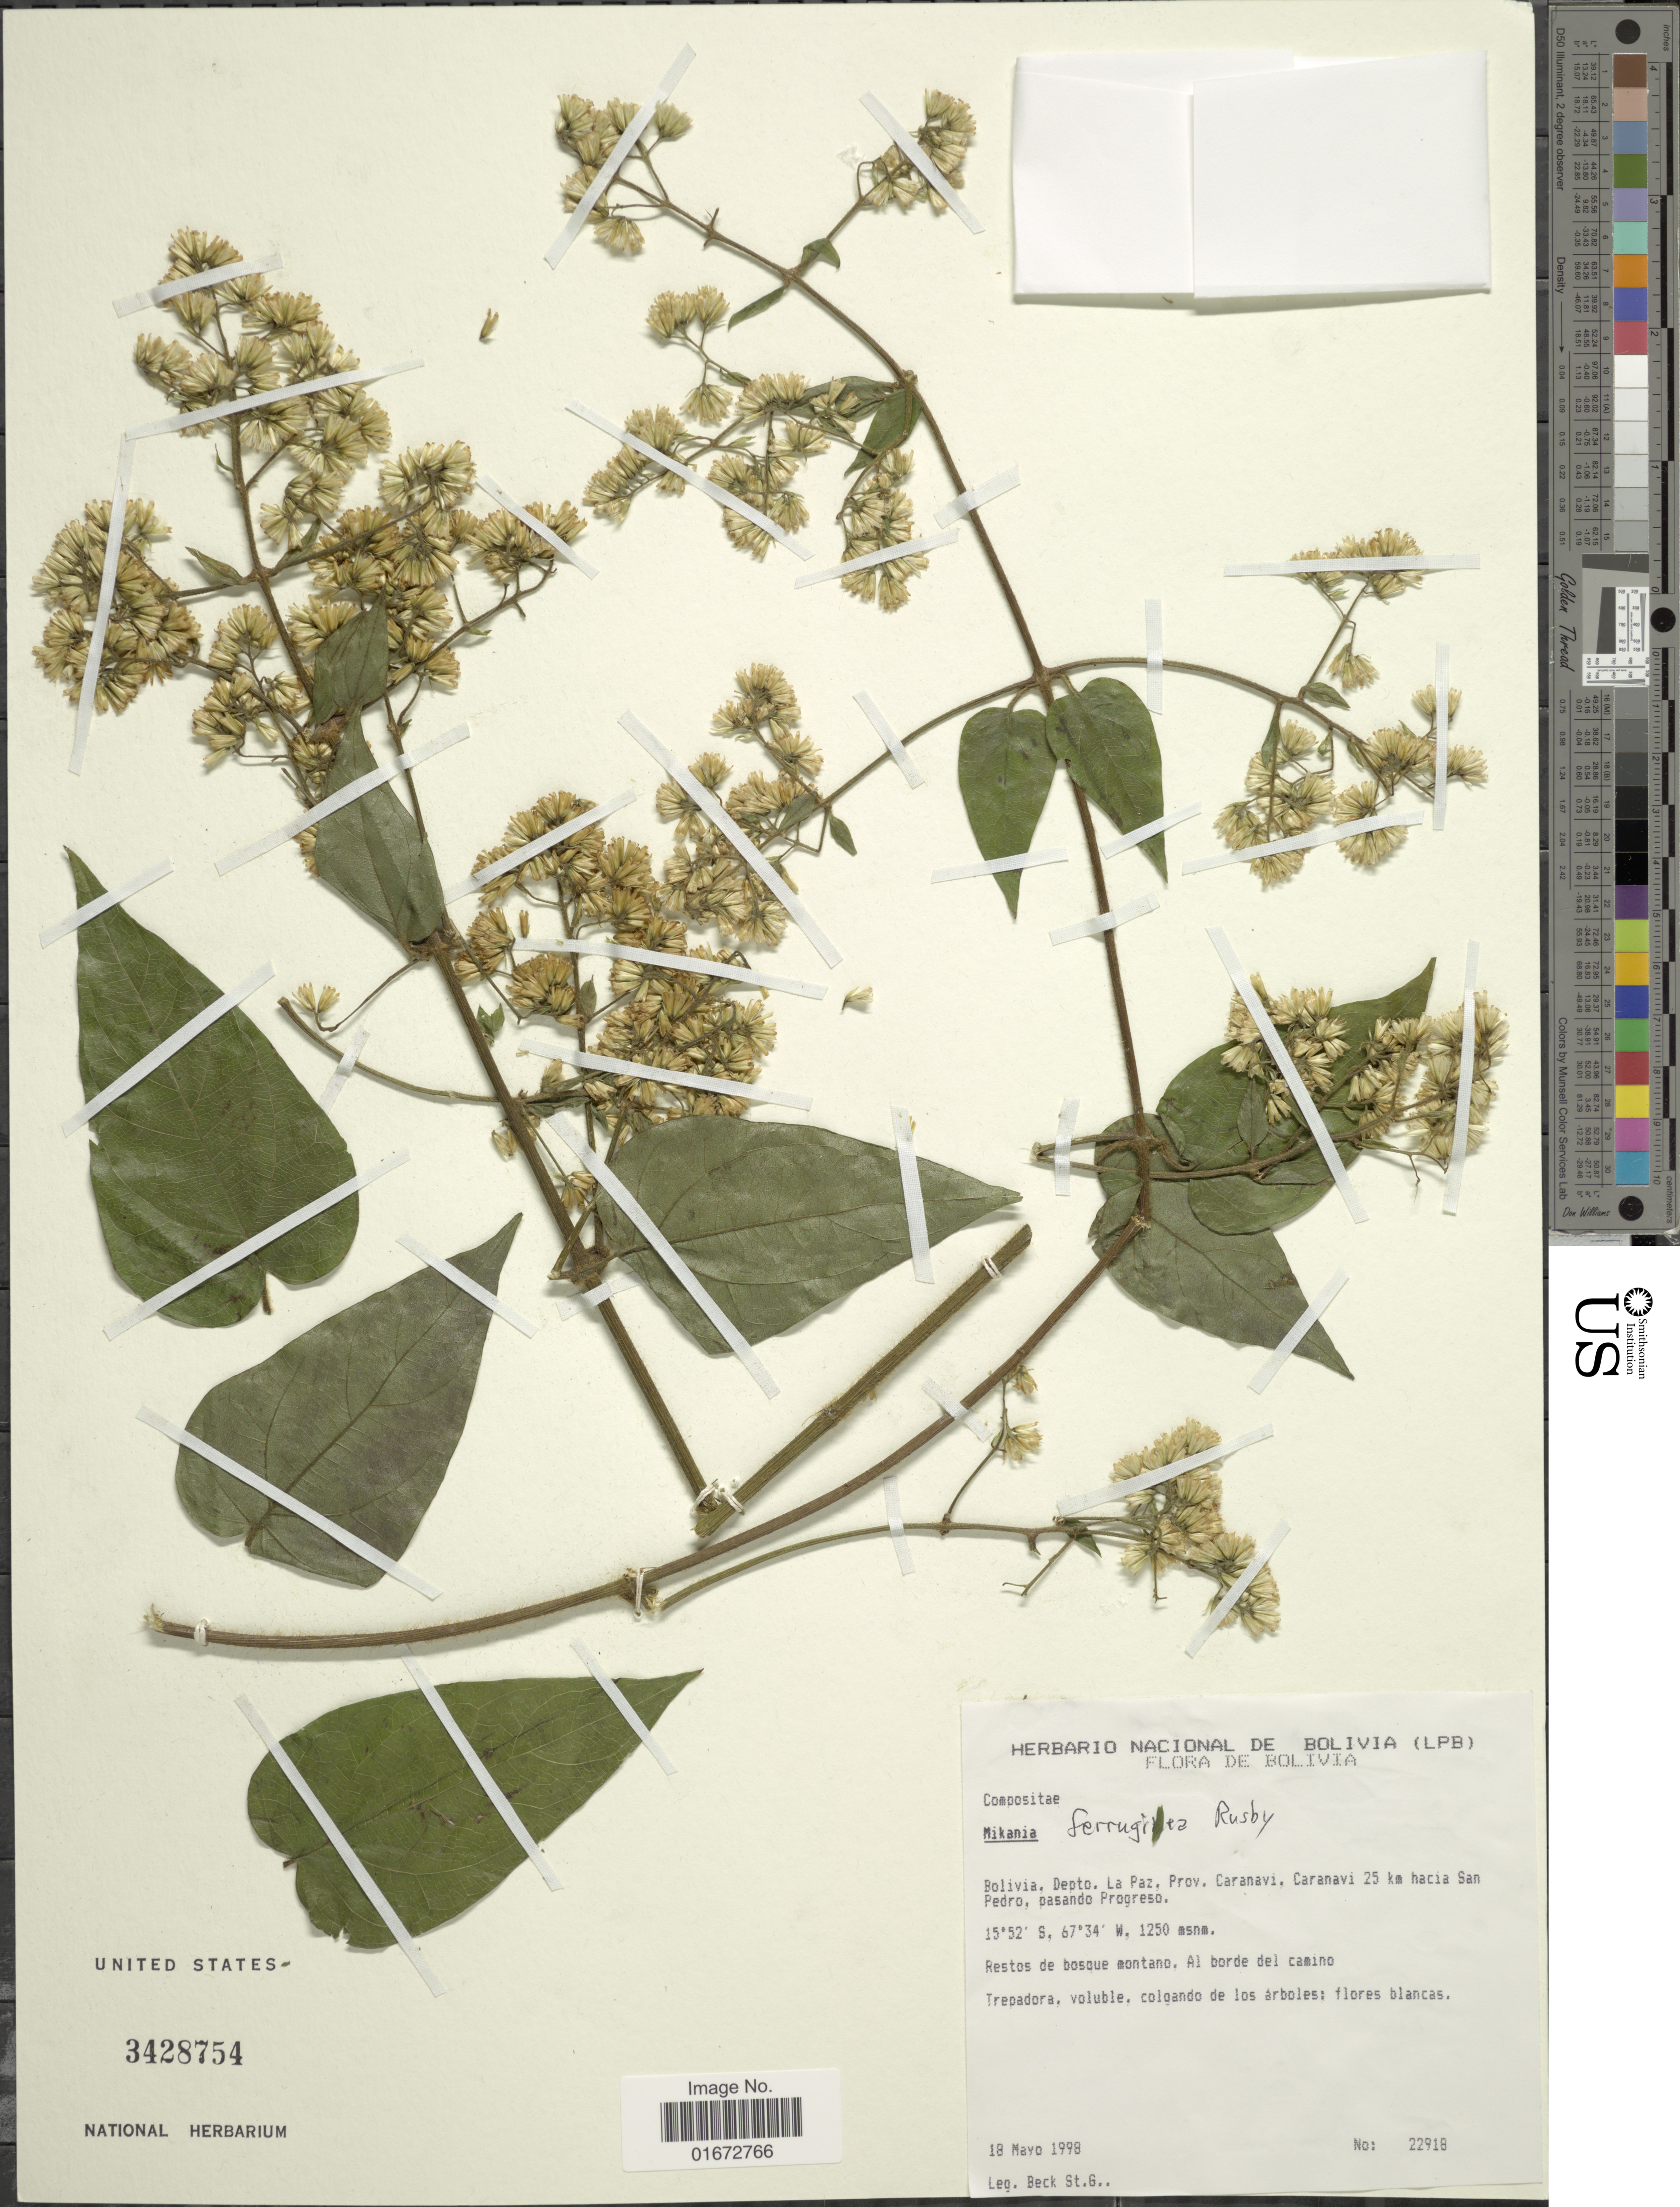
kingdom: Plantae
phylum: Tracheophyta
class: Magnoliopsida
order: Asterales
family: Asteraceae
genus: Mikania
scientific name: Mikania ferruginea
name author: (Rusby) Buchtien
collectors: S. G. Beck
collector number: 22918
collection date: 1998-05-18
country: Bolivia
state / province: La Paz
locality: Bolivia, Depto. La Paz, Prov. Caranavi, Caranavi 25 km hacia San Pedro, pasando Progreso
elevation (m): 1250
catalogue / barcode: US 3428754